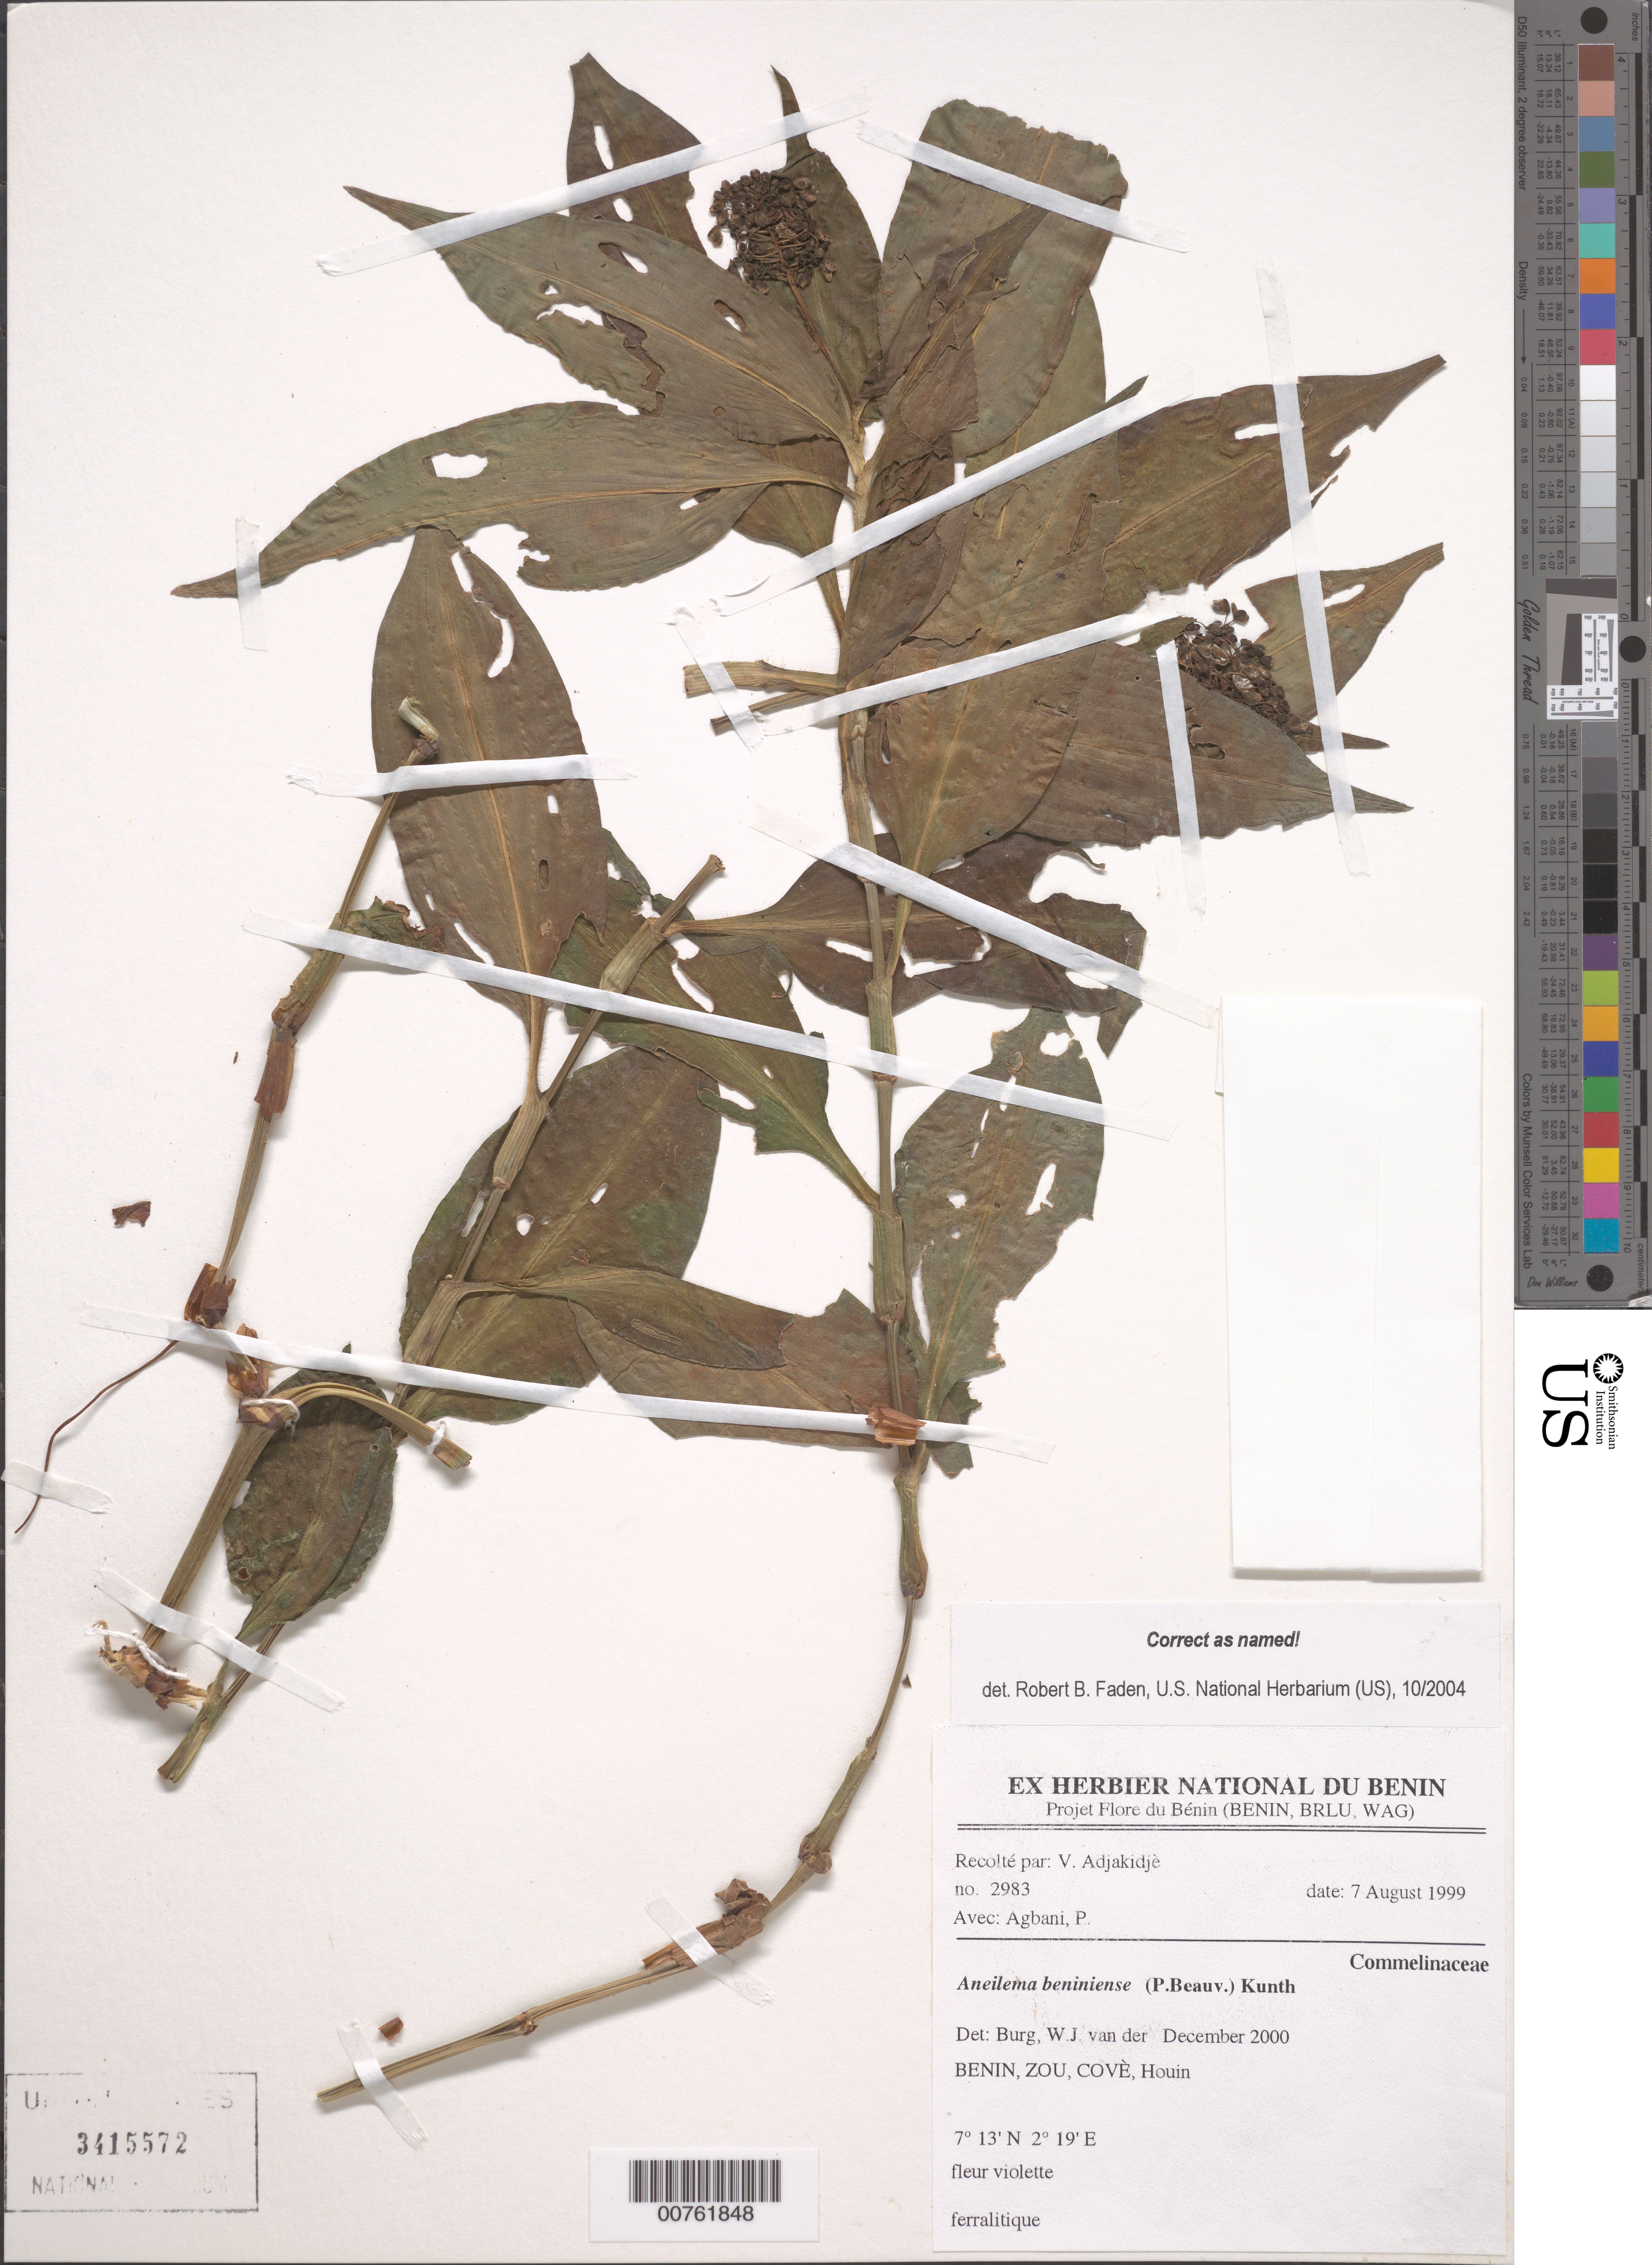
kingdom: Plantae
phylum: Tracheophyta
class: Liliopsida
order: Commelinales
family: Commelinaceae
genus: Aneilema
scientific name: Aneilema beniniense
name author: (P. Beauv.) Kunth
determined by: Faden, Robert B., (US), Smithsonian Institution - National Museum of Natural History (UNITED STATES)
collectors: V. Adjakidjè & P. Agbani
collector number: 2983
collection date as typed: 07 Aug 1999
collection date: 1999-08-07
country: Benin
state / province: Zou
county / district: Cove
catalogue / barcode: US 3415572